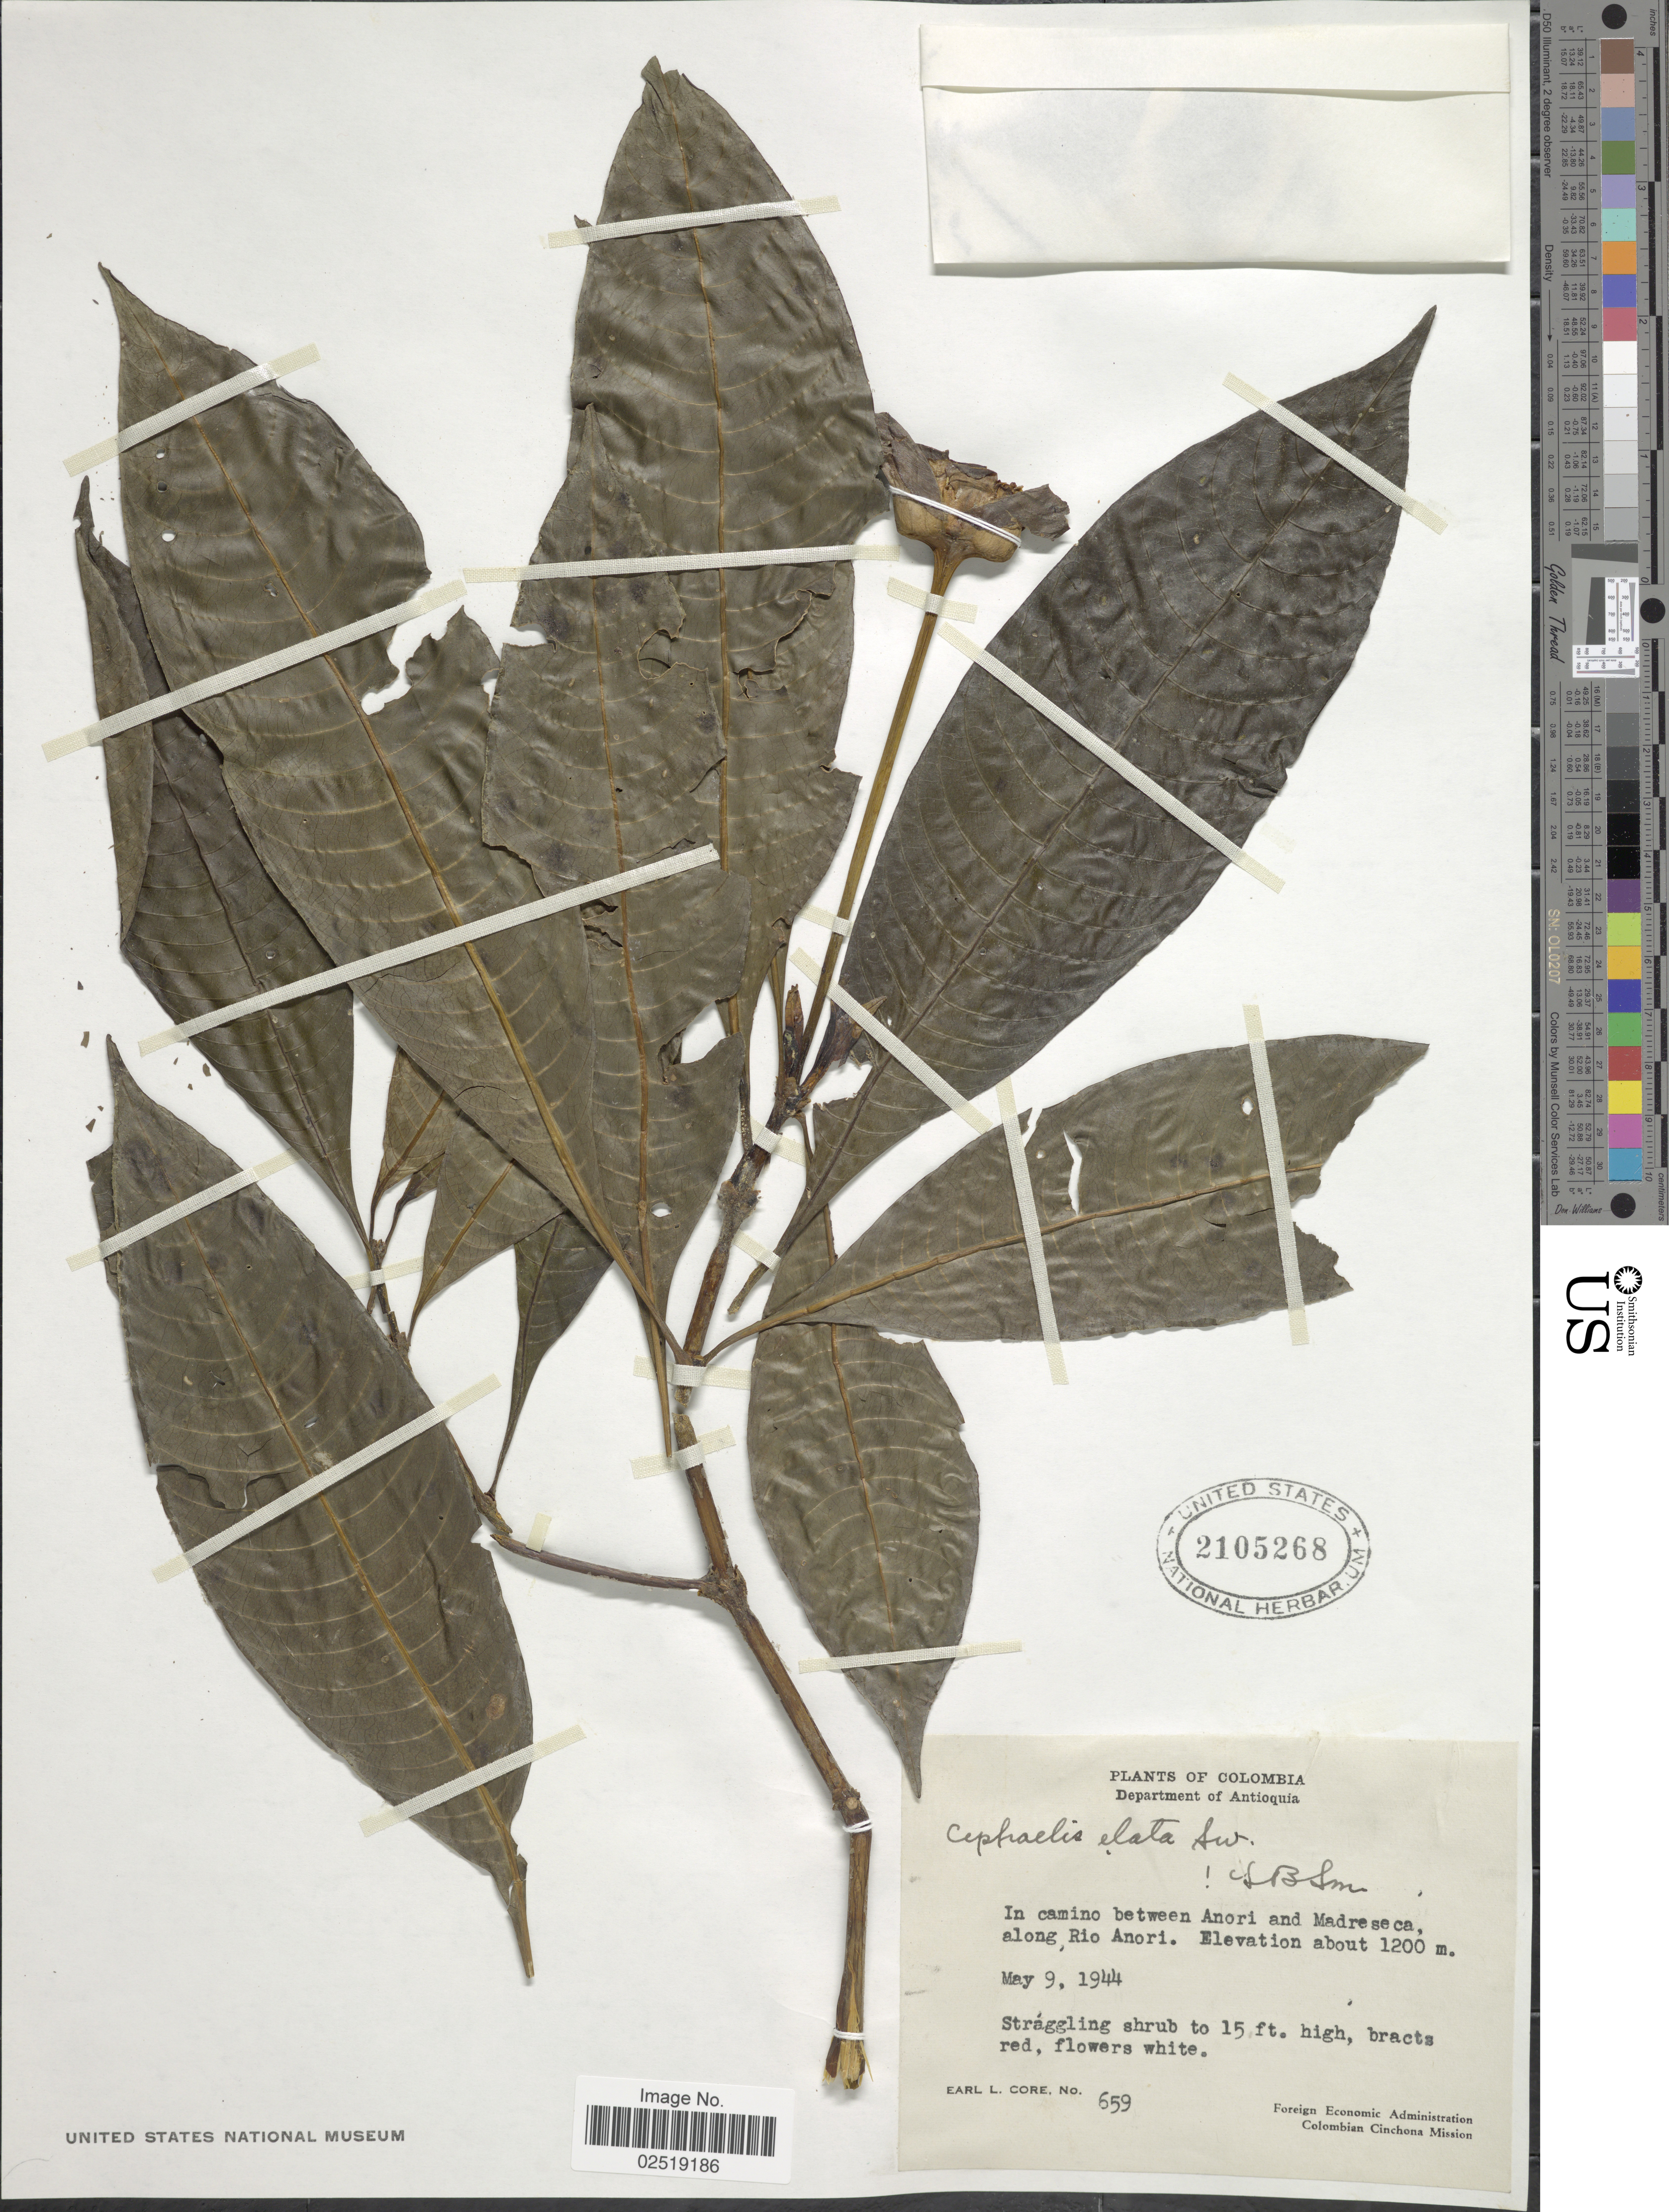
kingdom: Plantae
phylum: Tracheophyta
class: Magnoliopsida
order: Gentianales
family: Rubiaceae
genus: Psychotria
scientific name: Psychotria elata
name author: (Sw.) Hammel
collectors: E. L. Core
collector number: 659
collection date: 1944-05-09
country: Colombia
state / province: Antioquia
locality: Department of Antioquia. In camino between Anori and Madreseca, along Rio Anori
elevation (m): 1200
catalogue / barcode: US 2105268